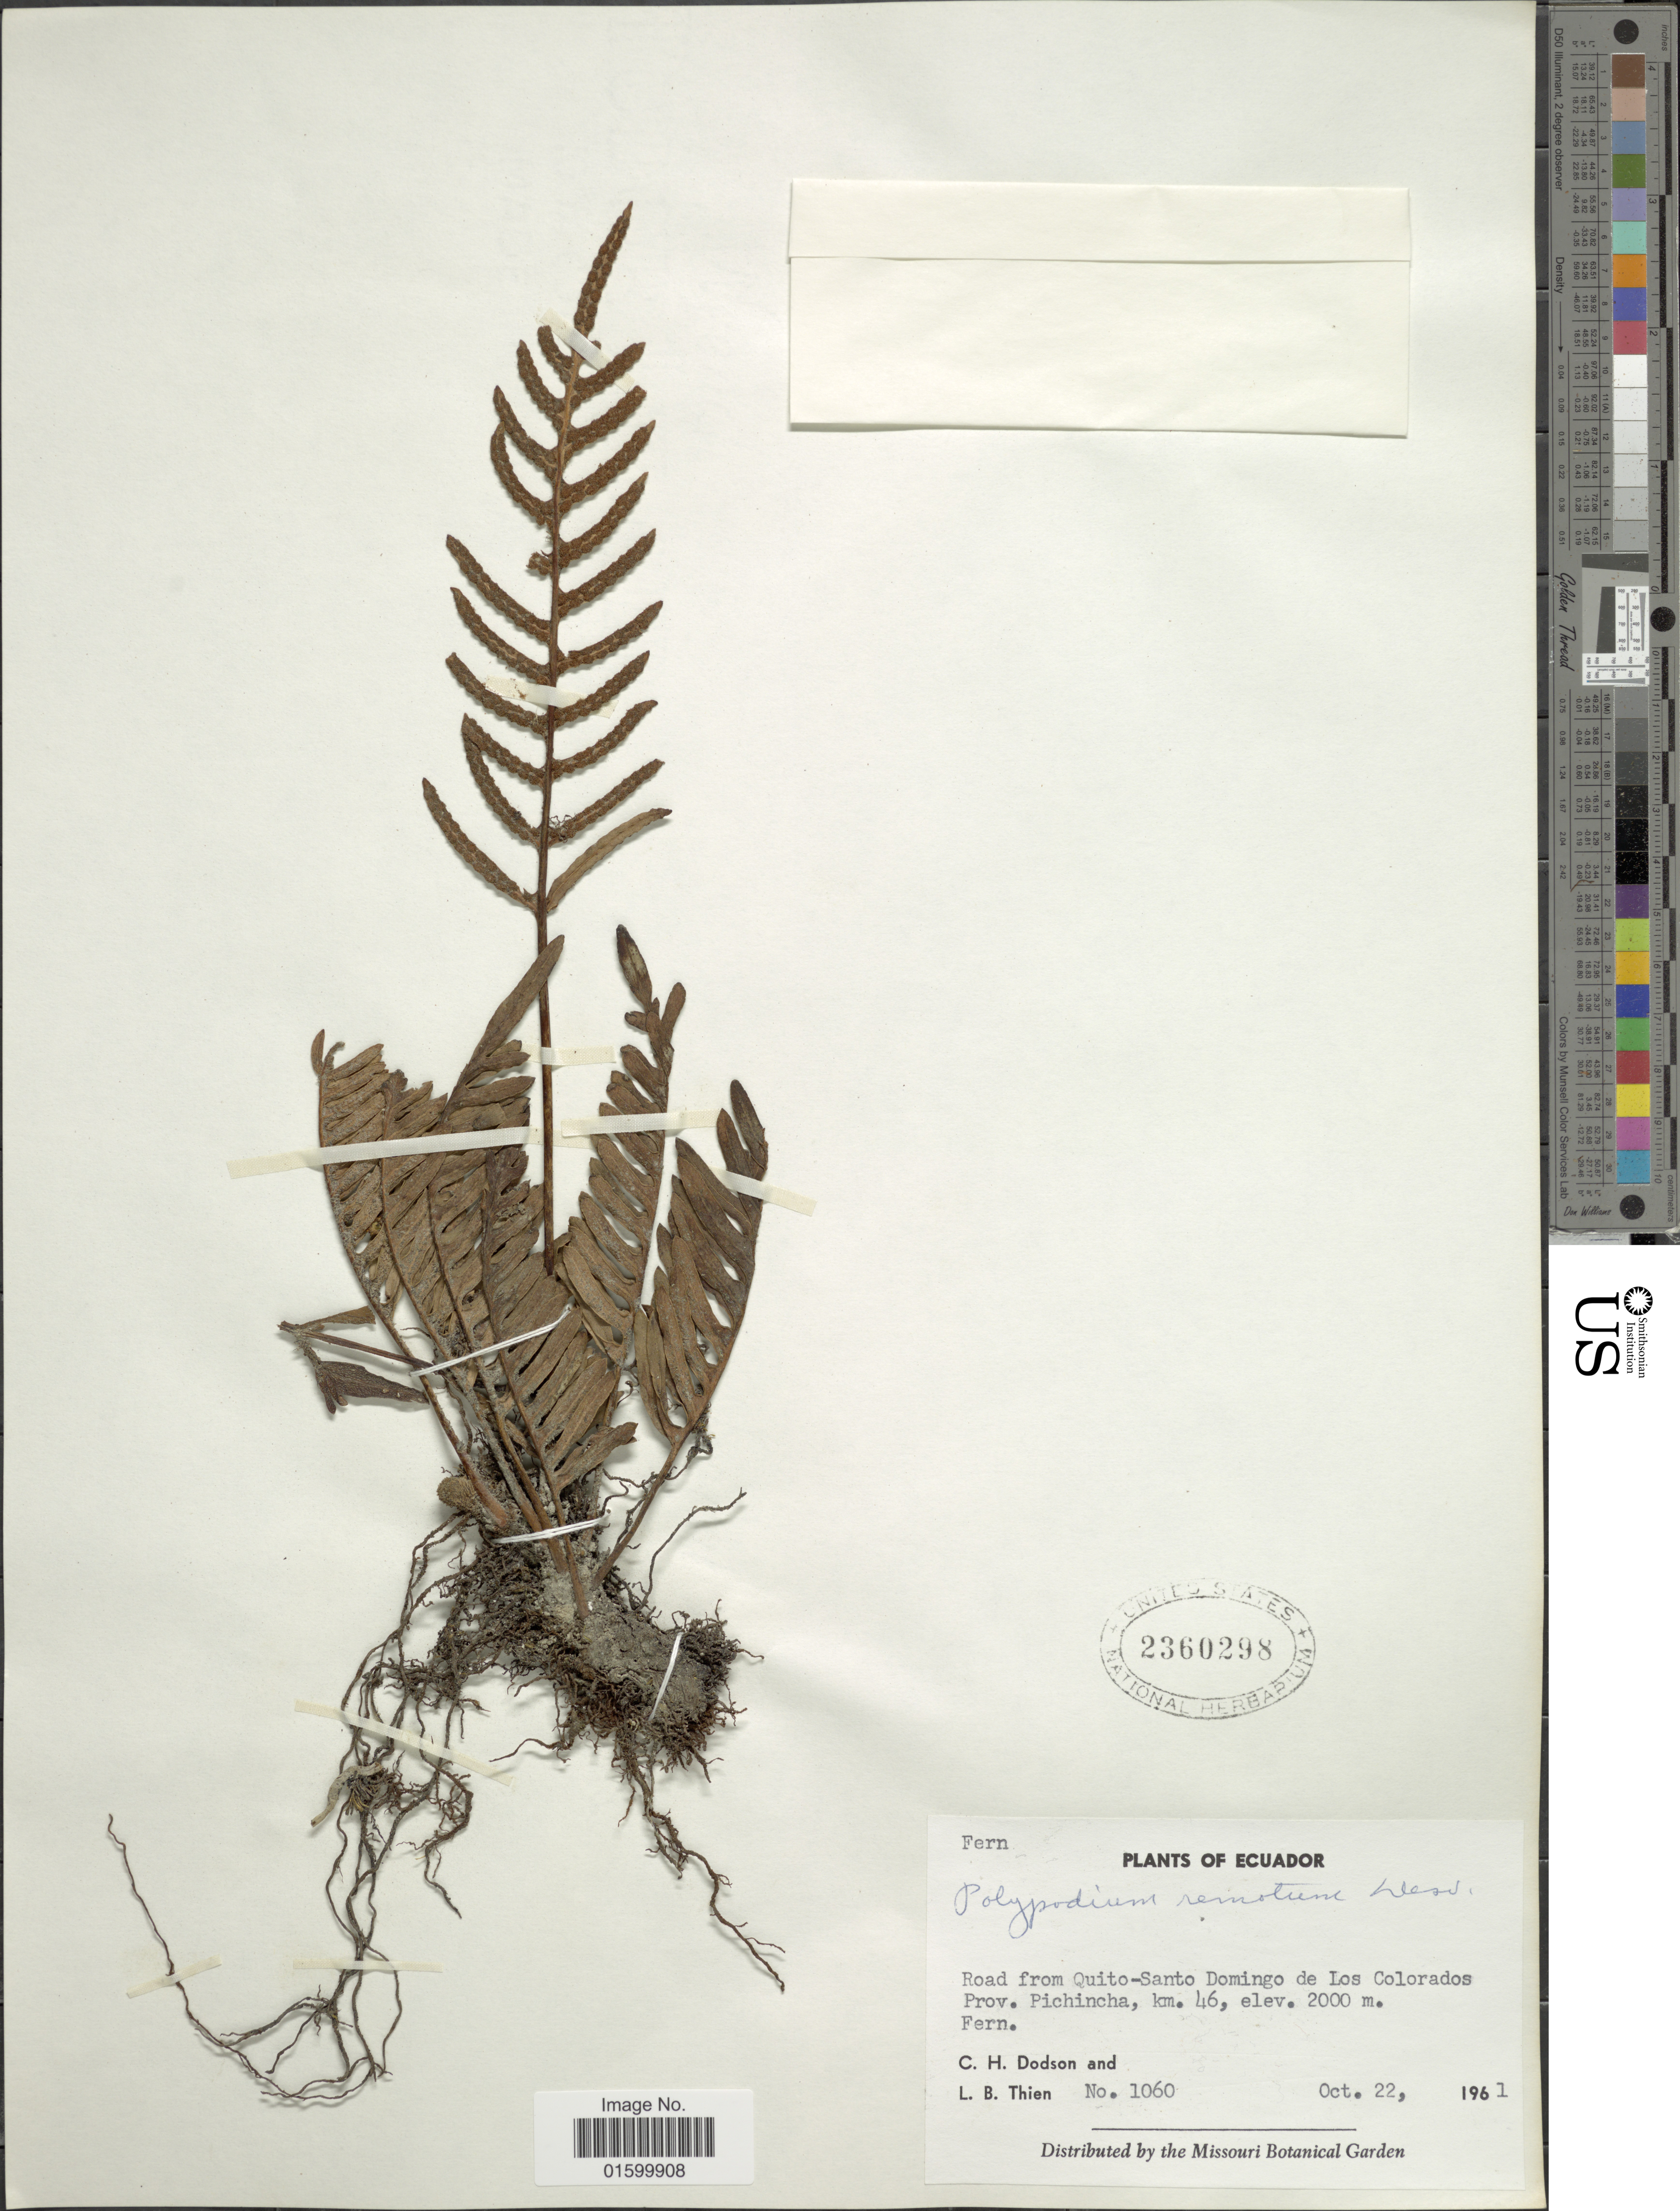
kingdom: Plantae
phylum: Tracheophyta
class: Polypodiopsida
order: Polypodiales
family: Polypodiaceae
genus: Pleopeltis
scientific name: Pleopeltis remota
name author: (Desv.) A.R. Sm.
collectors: C. H. Dodson & L. Thien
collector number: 1060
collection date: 1961-10-22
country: Ecuador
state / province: Pichincha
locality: Road from Quito-Santo Domingo de Los Colorados, Prov. Pichincha, km 46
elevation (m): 2000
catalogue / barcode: US 2360298